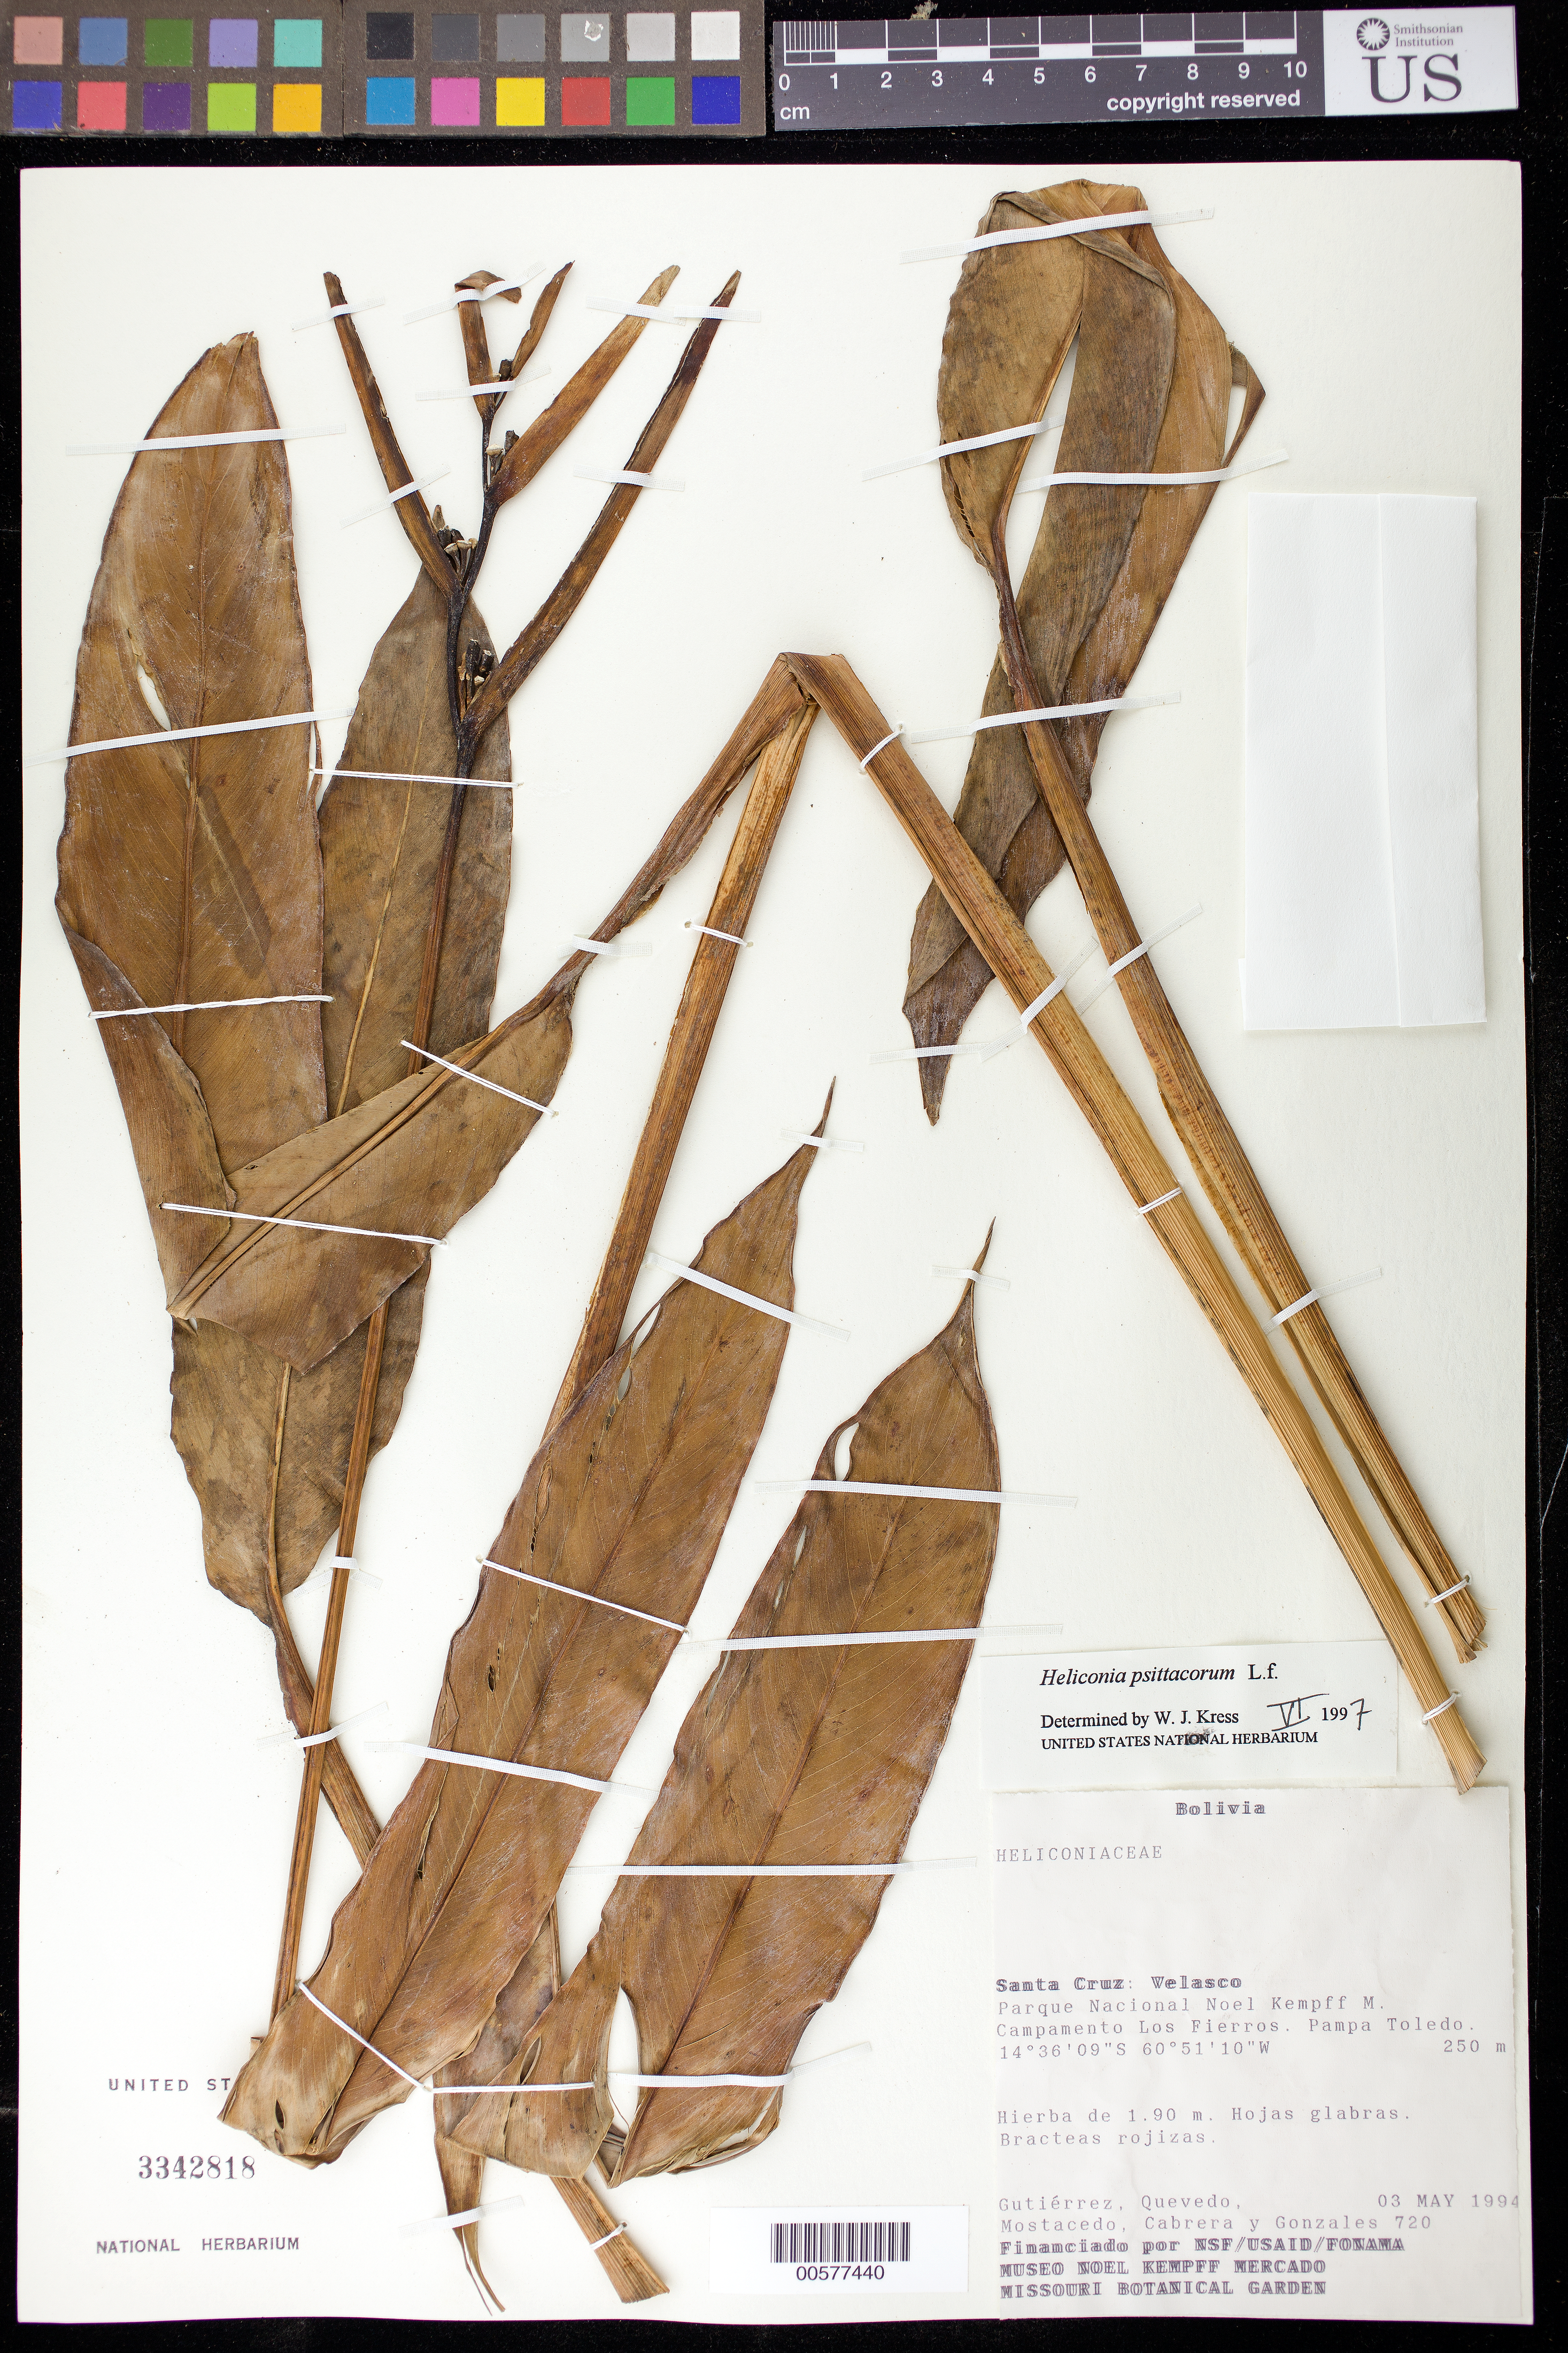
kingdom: Plantae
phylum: Tracheophyta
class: Liliopsida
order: Zingiberales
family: Heliconiaceae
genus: Heliconia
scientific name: Heliconia psittacorum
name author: L. f.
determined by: Kress, W. J., (US), Smithsonian Institution - National Museum of Natural History (UNITED STATES)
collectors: E. Gutiérrez, -- Quevedo, Mostacedo, --, Gonzáles, -- & Cabrera, --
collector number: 720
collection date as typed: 03 May 1994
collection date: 1994-05-03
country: Bolivia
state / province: Santa Cruz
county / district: Velasco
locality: Parque Nacional Noel Kempff Mercado. Campamento Los Fierros, Pampa Toledo.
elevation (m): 250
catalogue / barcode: US 3342818